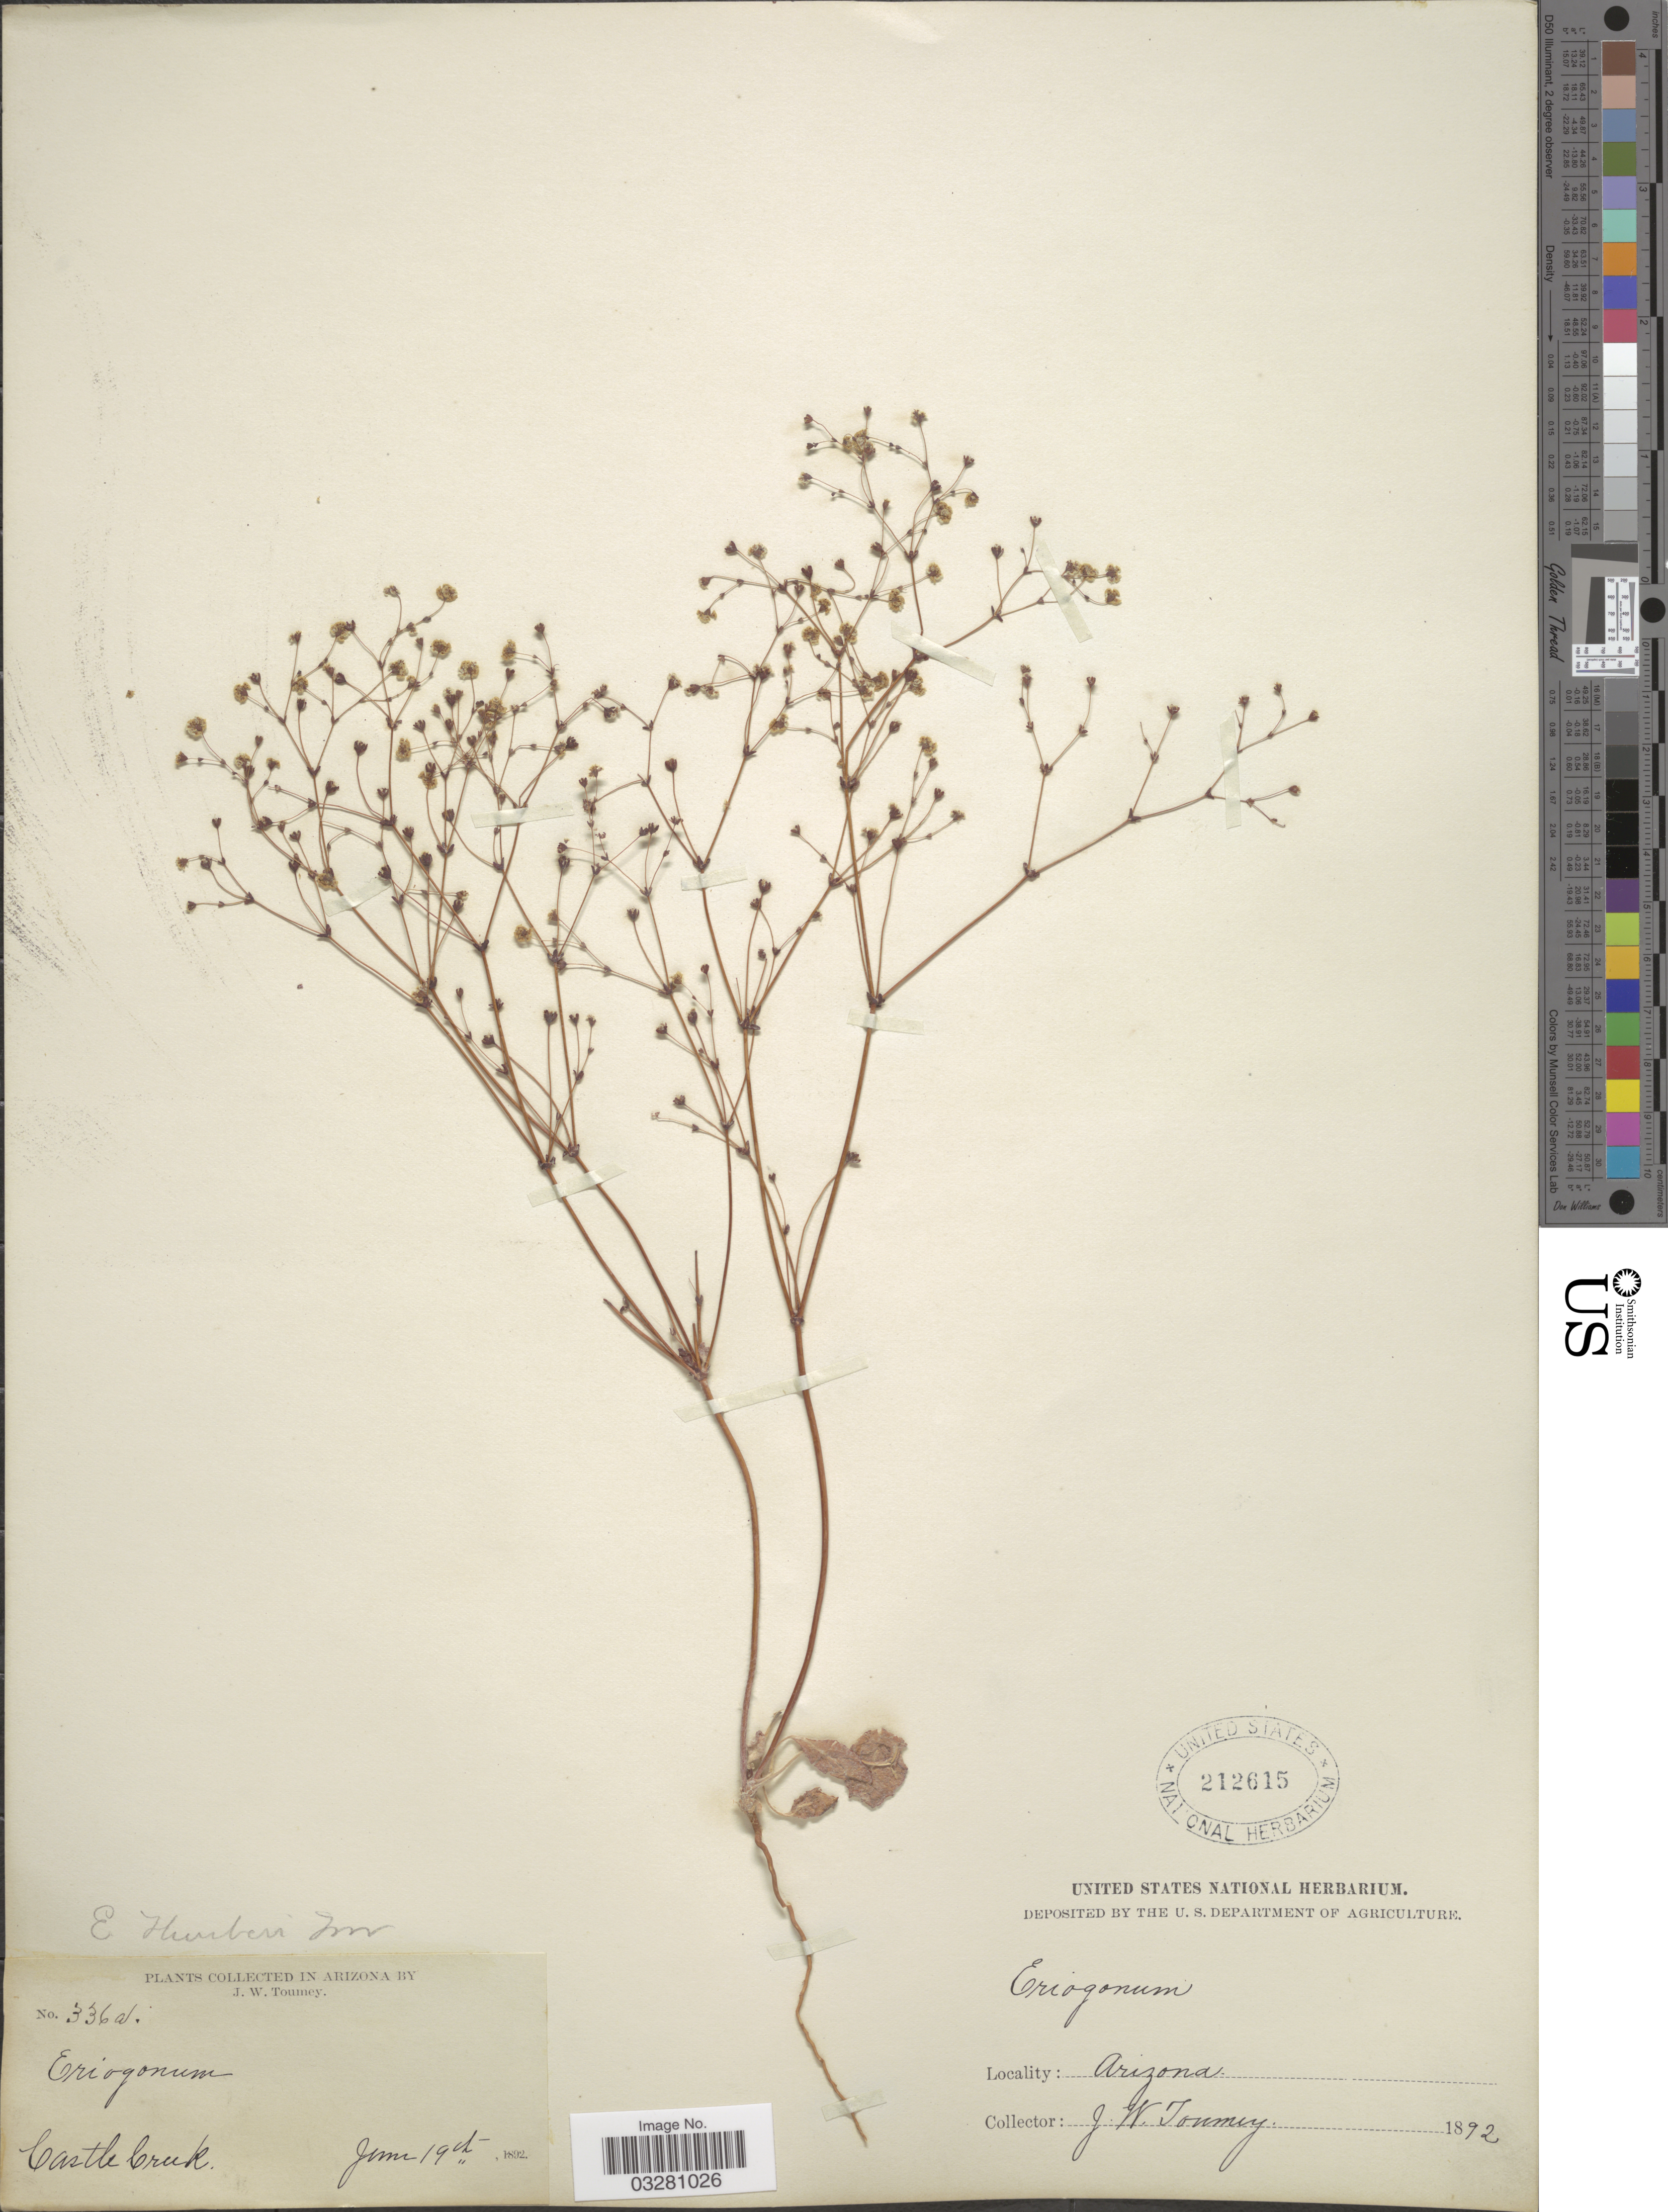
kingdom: Plantae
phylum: Tracheophyta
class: Magnoliopsida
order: Caryophyllales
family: Polygonaceae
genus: Eriogonum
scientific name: Eriogonum thurberi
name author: Torr.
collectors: J. W. Toumey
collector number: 336a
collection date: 1892-06-19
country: United States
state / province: Arizona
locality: Castle Creek.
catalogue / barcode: US 212615